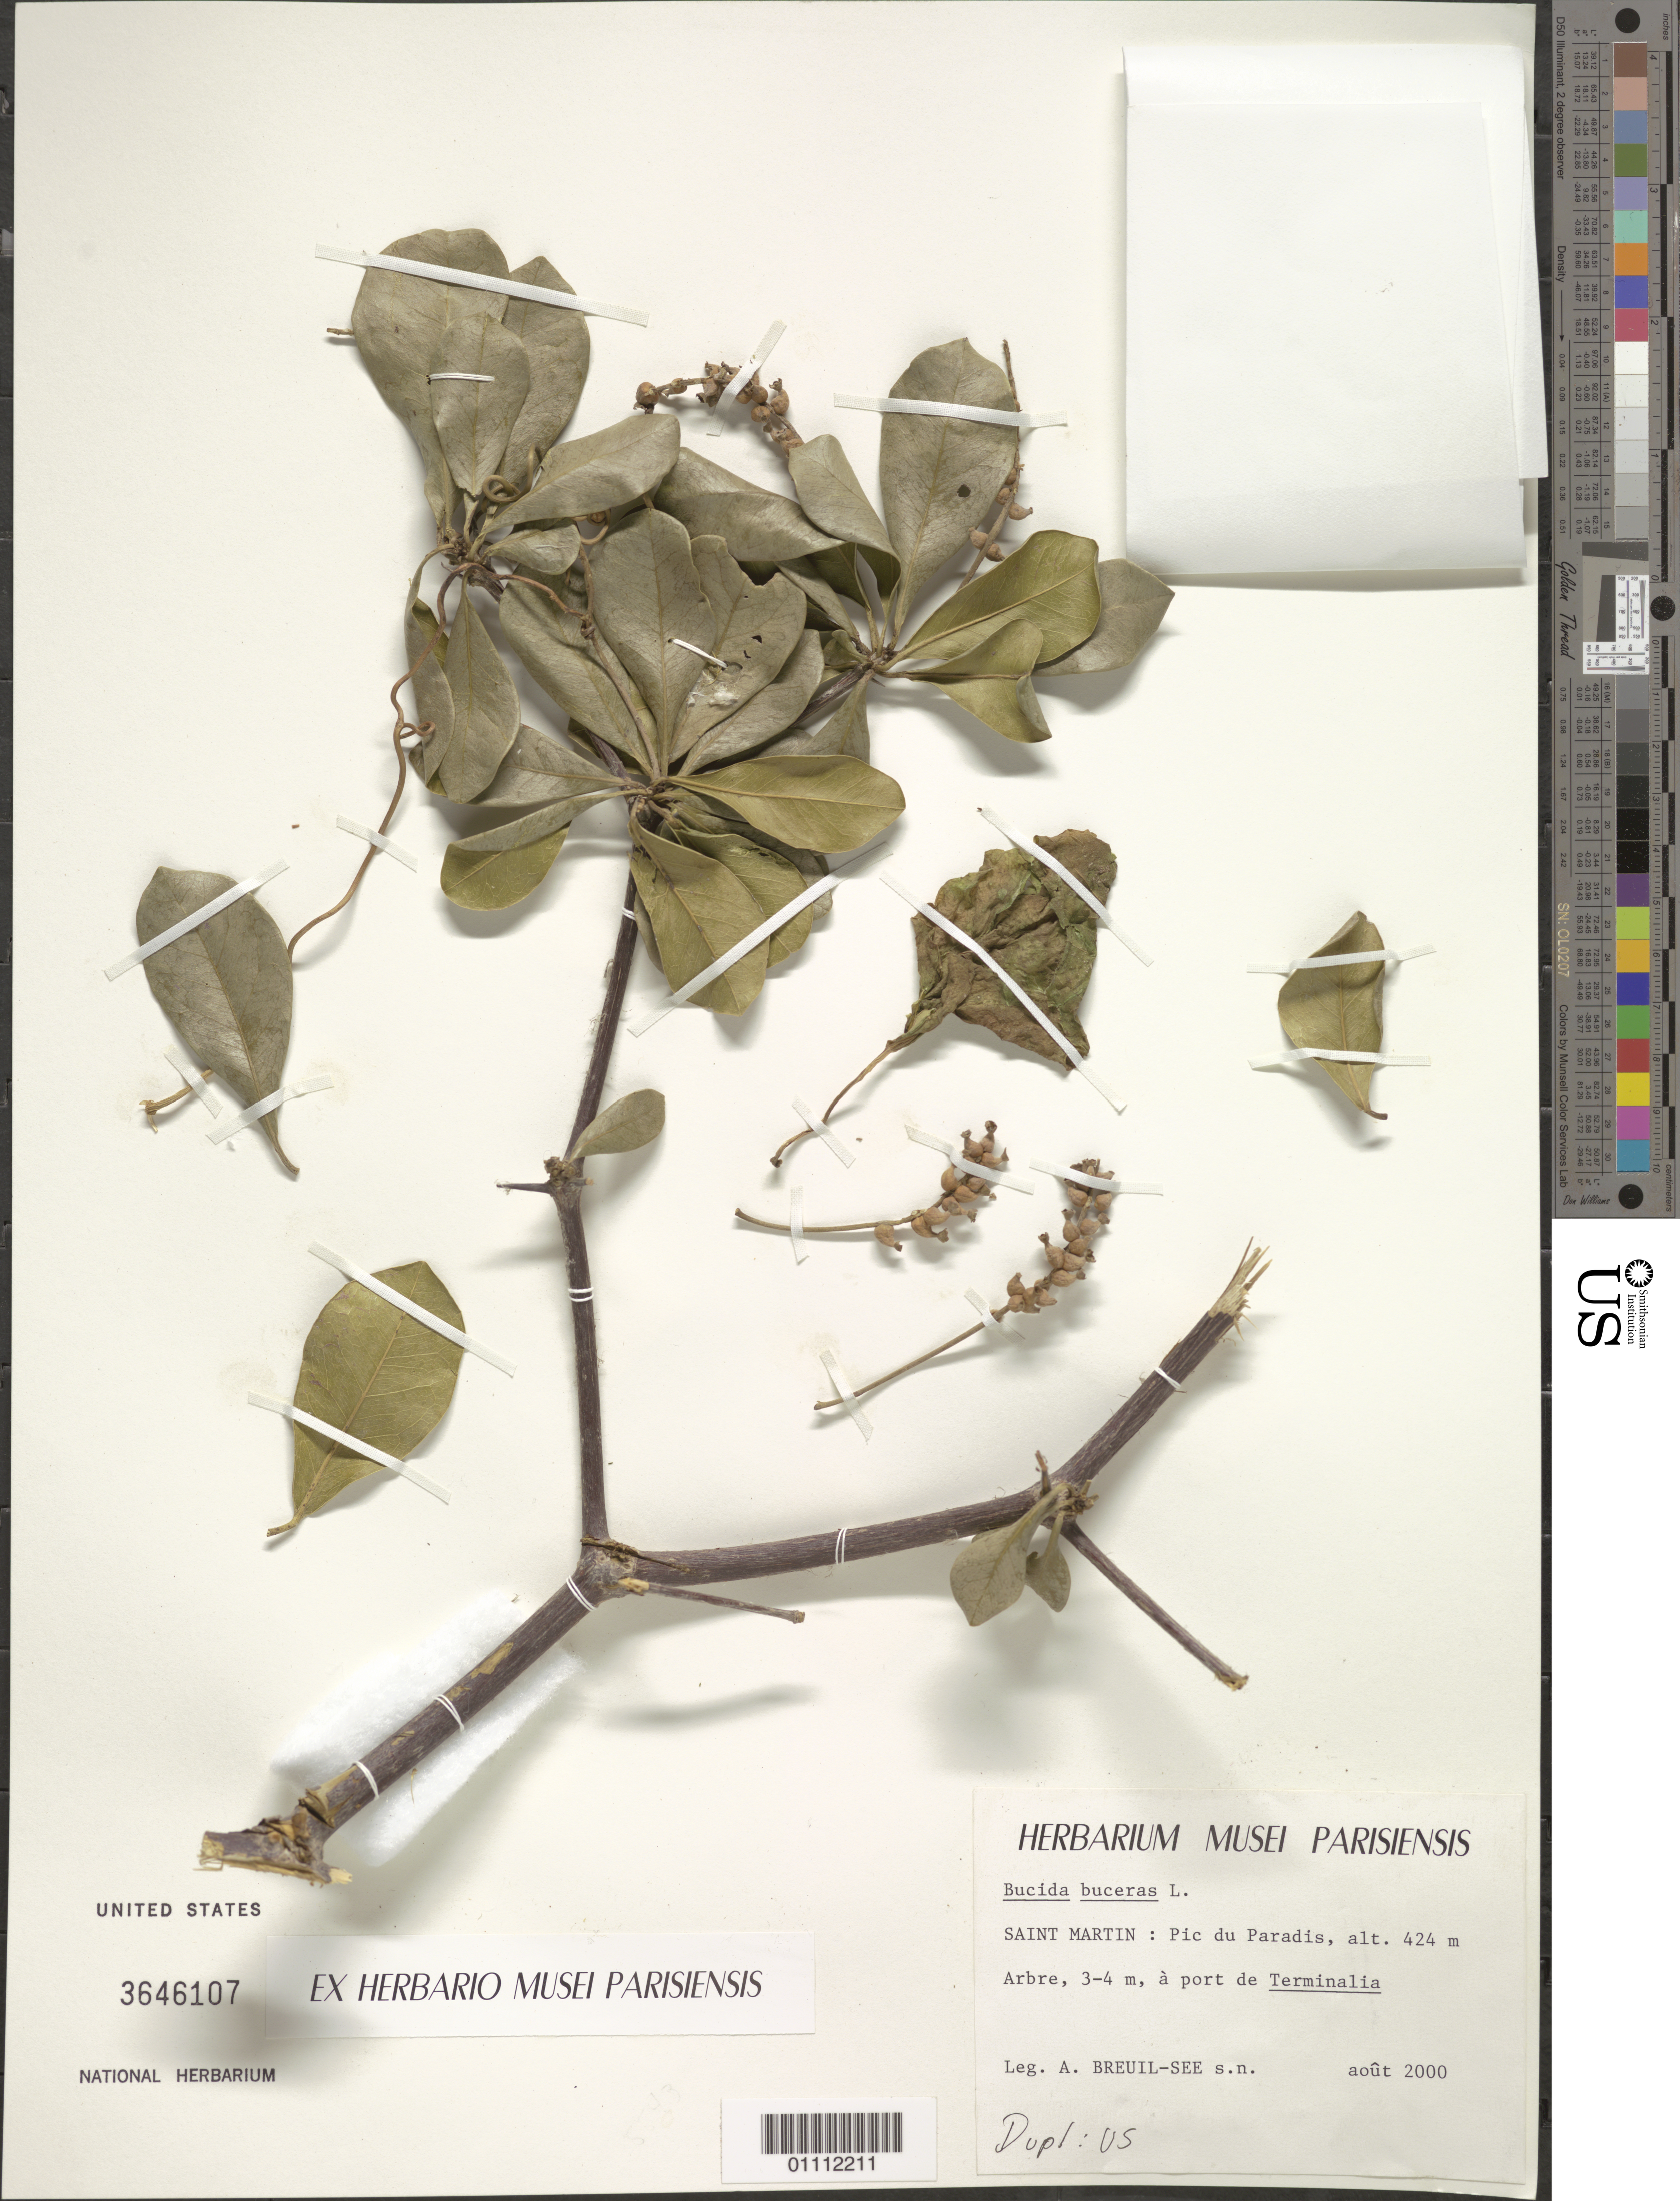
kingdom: Plantae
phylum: Tracheophyta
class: Magnoliopsida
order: Myrtales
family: Combretaceae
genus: Terminalia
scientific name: Terminalia buceras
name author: (L.) C. Wright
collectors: A. Breuil-See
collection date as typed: Aug 2000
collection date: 2000-08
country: Sint Maartin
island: Sint Maarten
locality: Pic du Paradis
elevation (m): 424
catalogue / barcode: US 3646107